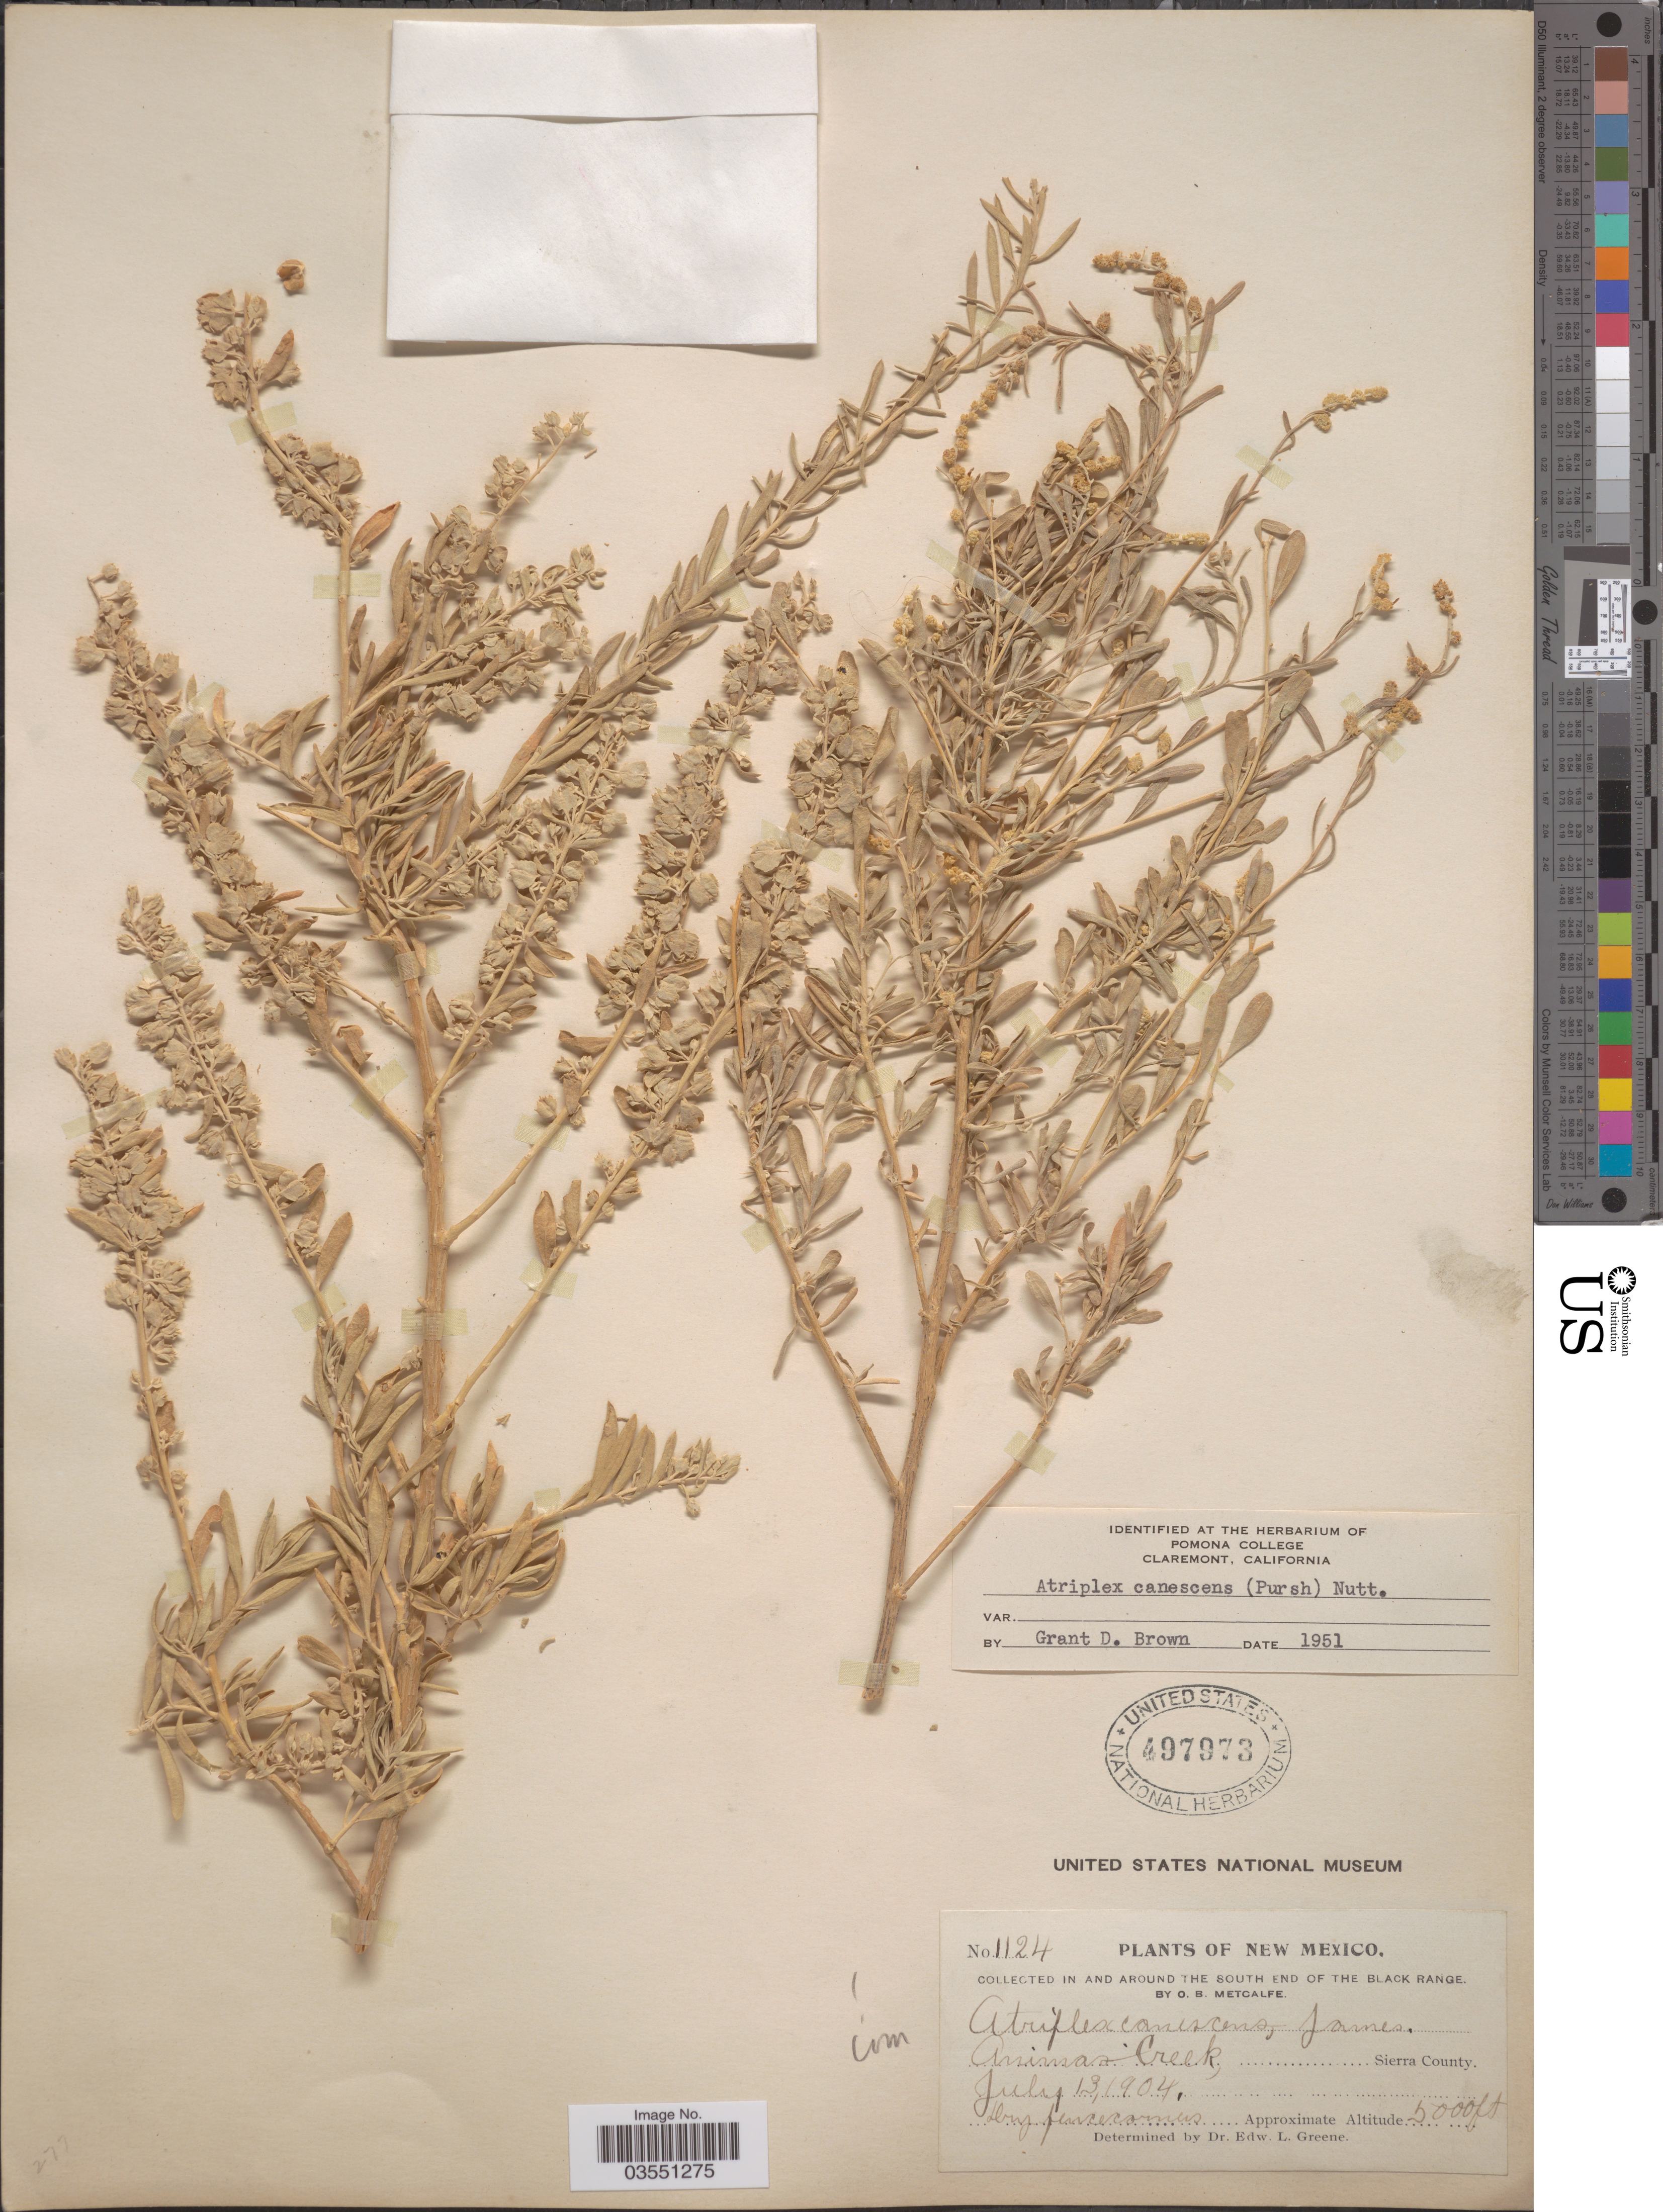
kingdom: Plantae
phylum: Tracheophyta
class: Magnoliopsida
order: Caryophyllales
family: Amaranthaceae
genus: Atriplex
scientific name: Atriplex canescens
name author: (Pursh) Nutt.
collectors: O. B. Metcalfe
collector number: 1124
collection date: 1904-07-13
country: United States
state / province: New Mexico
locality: In and around the South End of the Black Range. Animas Creek, Sierra County.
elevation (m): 1524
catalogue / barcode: US 497973